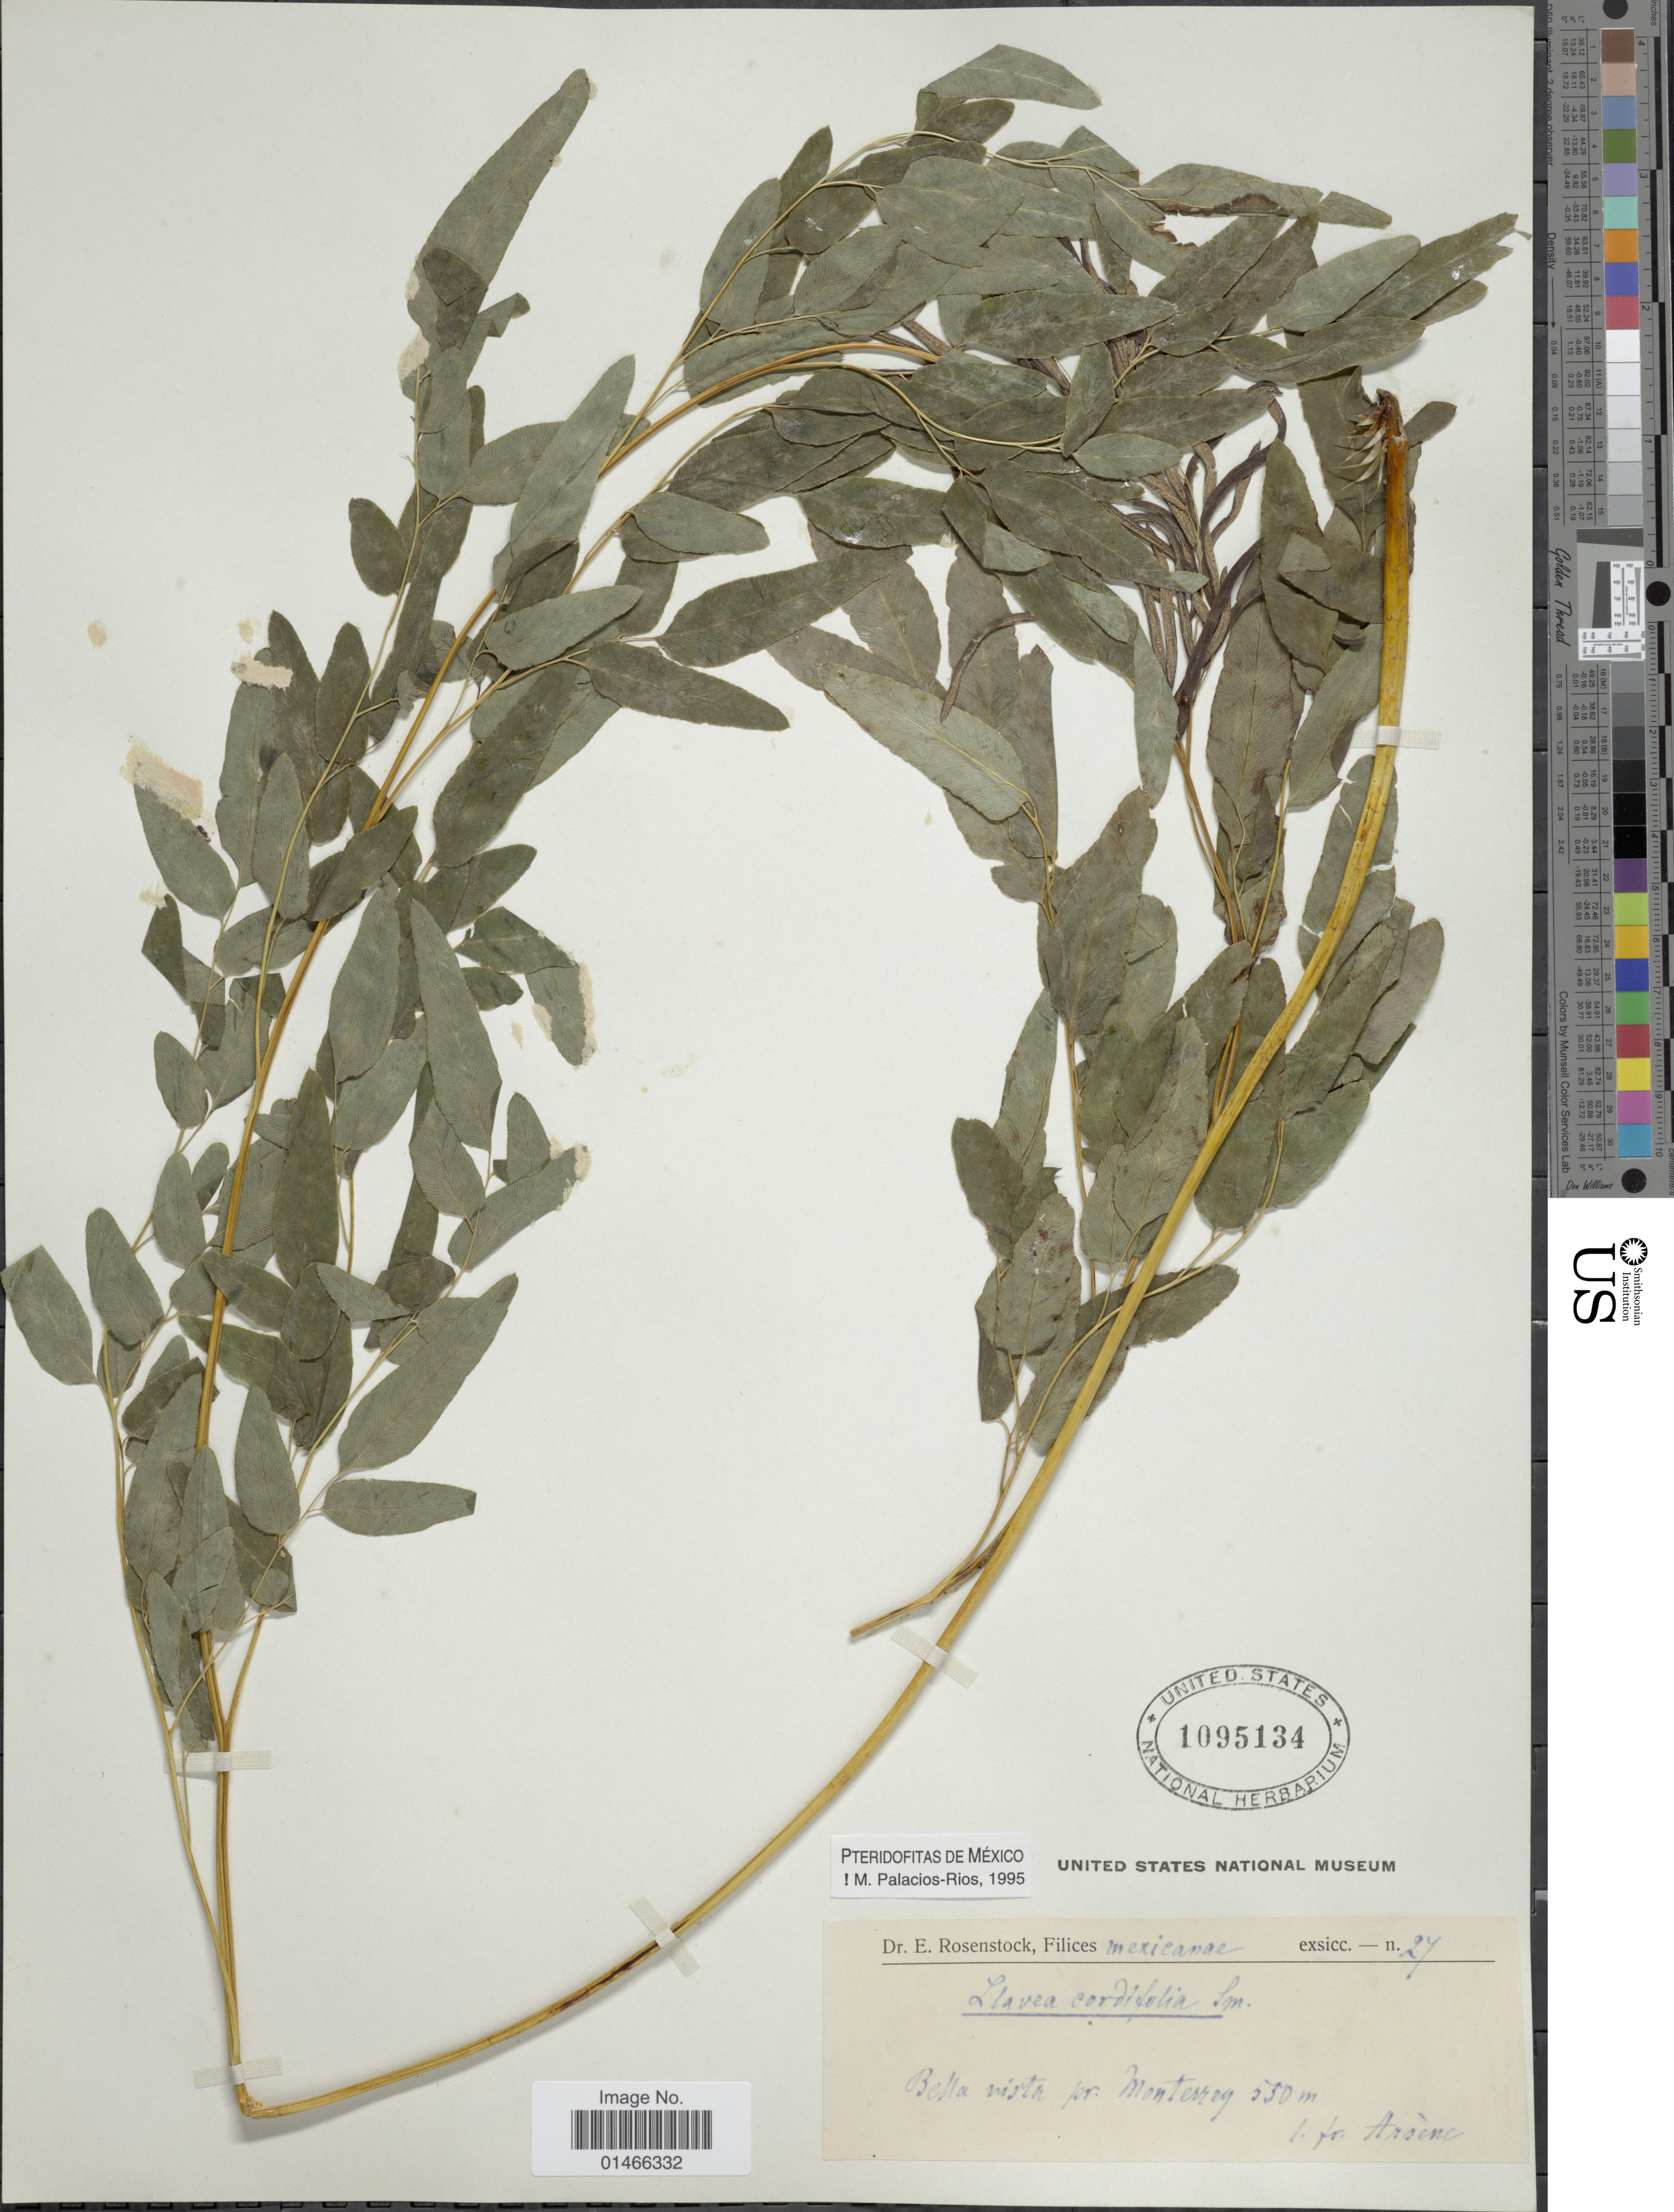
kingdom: Plantae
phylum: Tracheophyta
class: Polypodiopsida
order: Polypodiales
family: Pteridaceae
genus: Llavea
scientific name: Llavea cordifolia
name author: Lag.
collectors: -- Arsène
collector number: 27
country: Mexico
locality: Filices mexicanae. Bella vista pr. Monterrey.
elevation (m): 550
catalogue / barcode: US 1095134